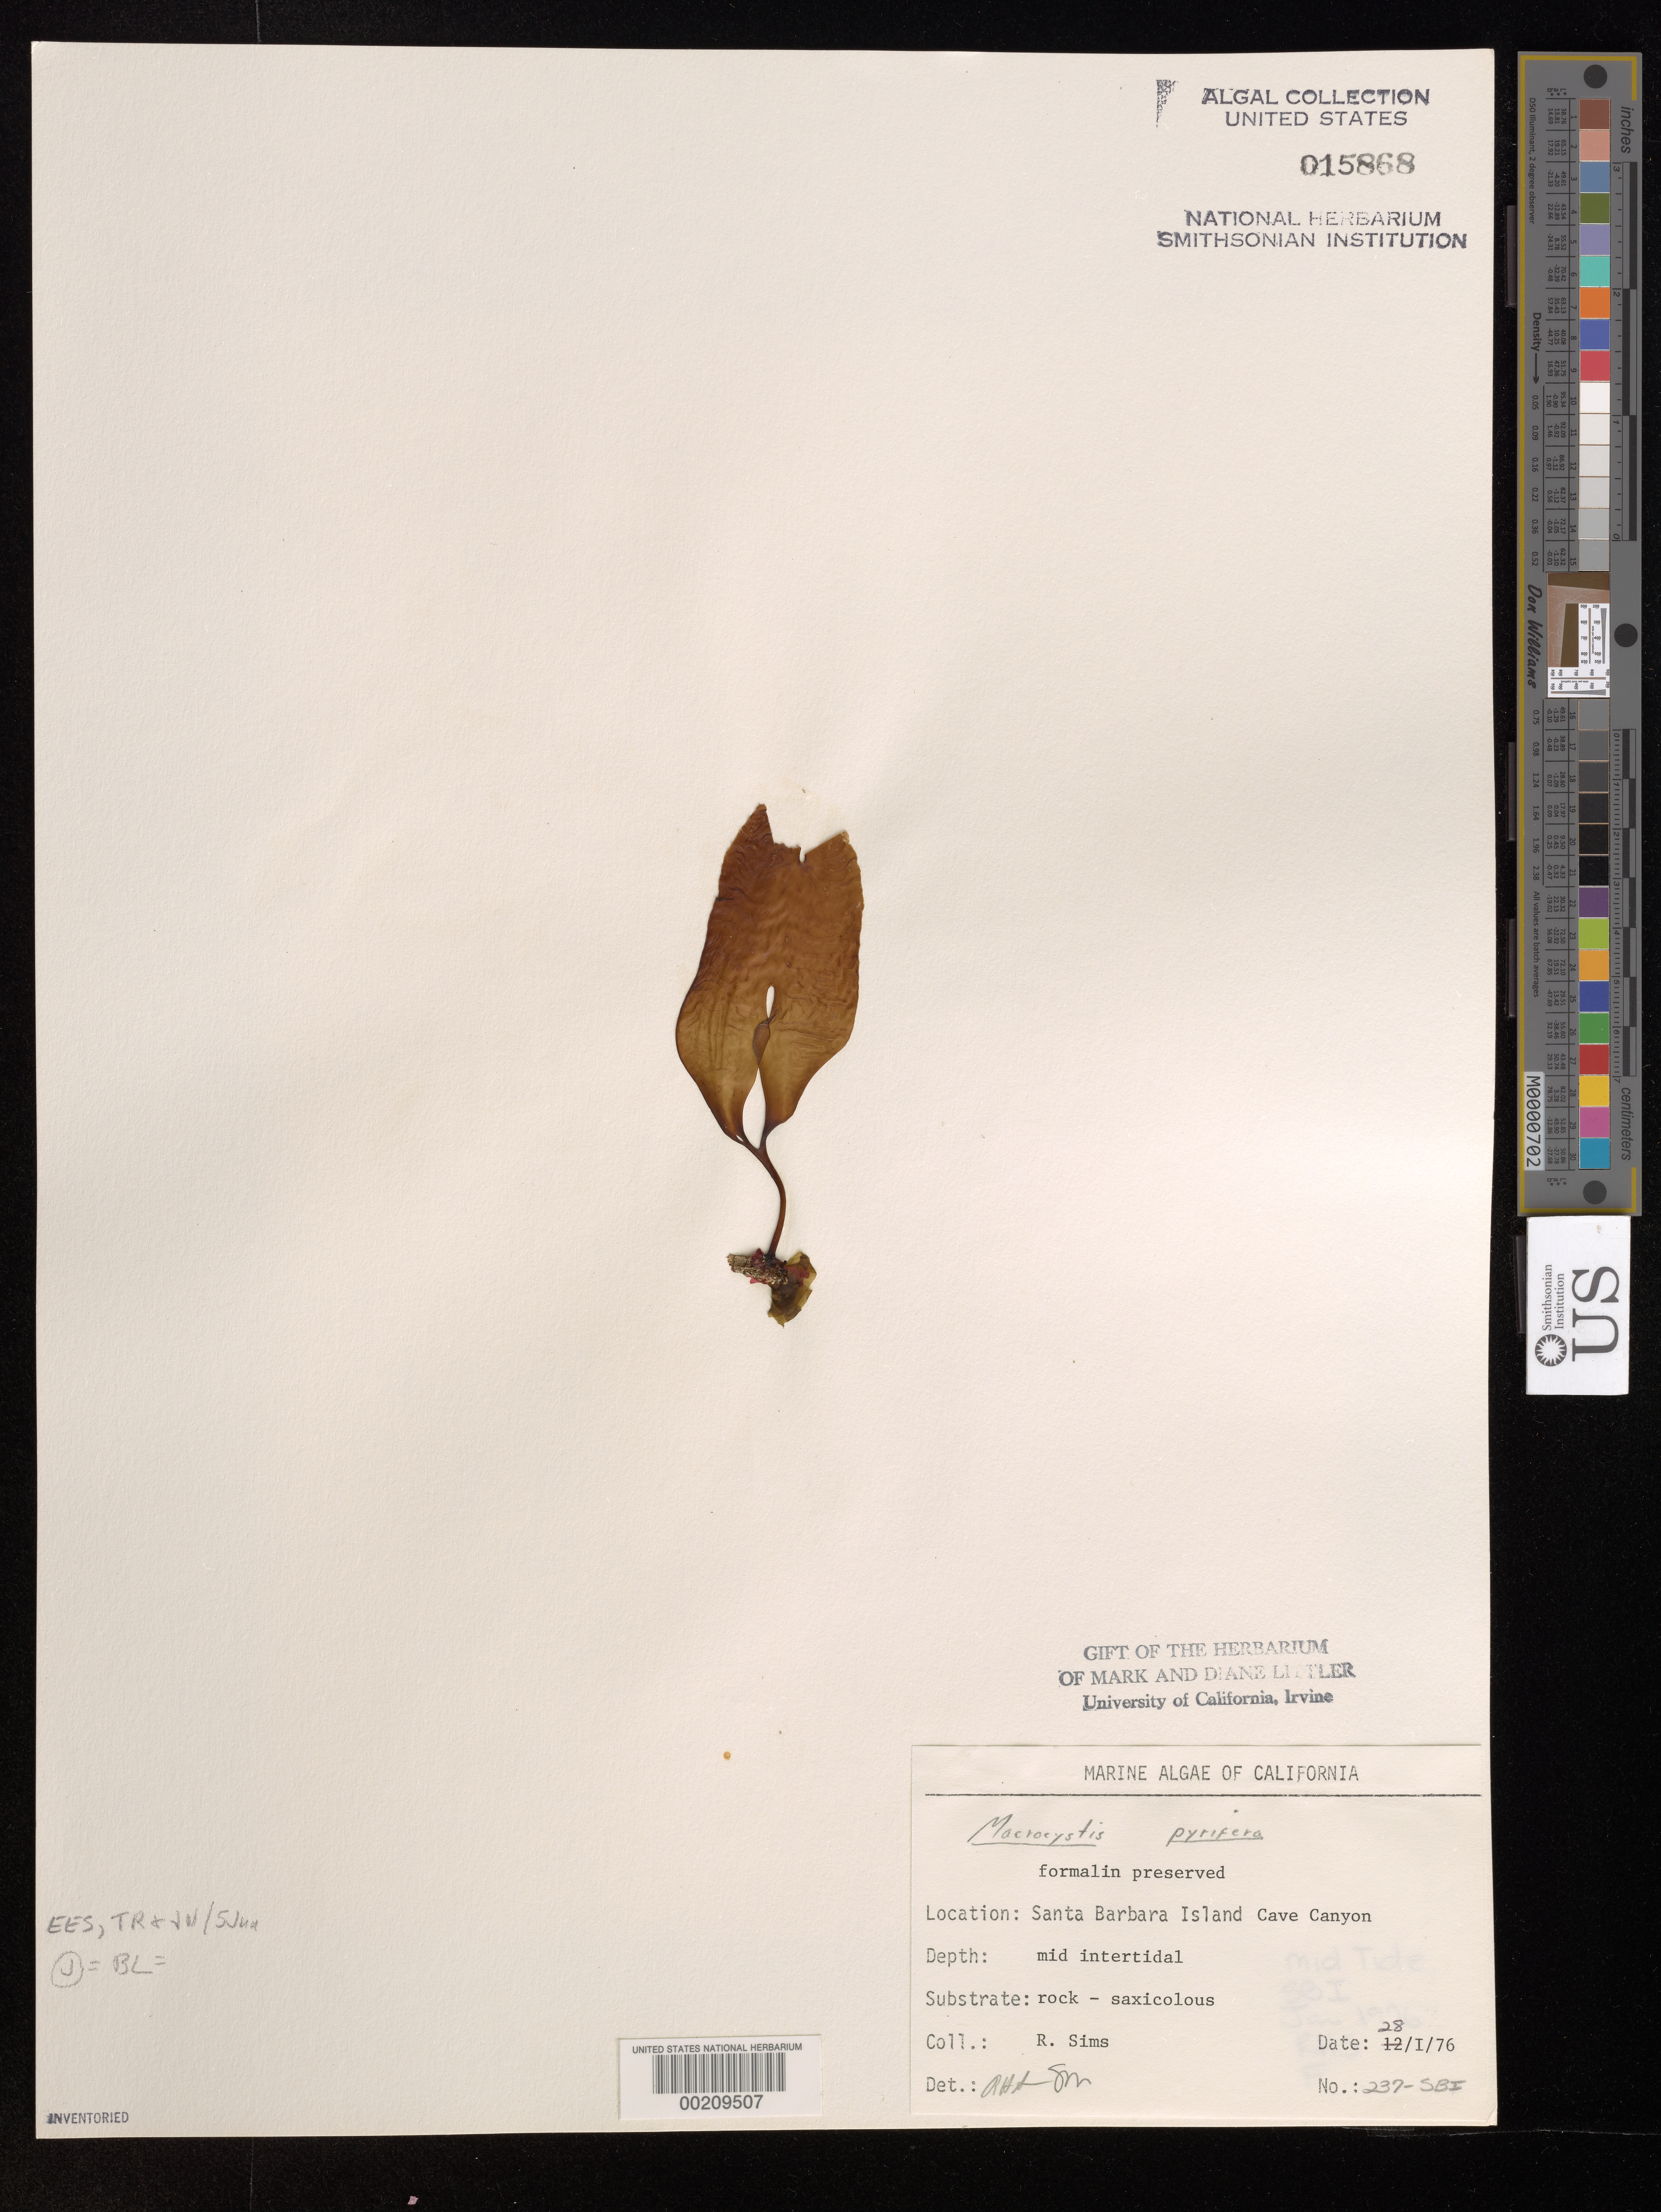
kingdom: Chromista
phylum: Ochrophyta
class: Phaeophyceae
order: Laminariales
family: Laminariaceae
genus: Macrocystis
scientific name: Macrocystis pyrifera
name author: (L.) C. Agardh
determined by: Sims, Robert H.; Murray, S. N.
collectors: R. H. Sims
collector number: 237-sbi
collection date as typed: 28 Jan 1976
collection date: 1976-01-28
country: United States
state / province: California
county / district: Santa Barbara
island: Santa Barbara Island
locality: Cave Canyon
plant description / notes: BLM-SOCALBIGHT Rocky Intertidal Survey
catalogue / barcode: US 15868